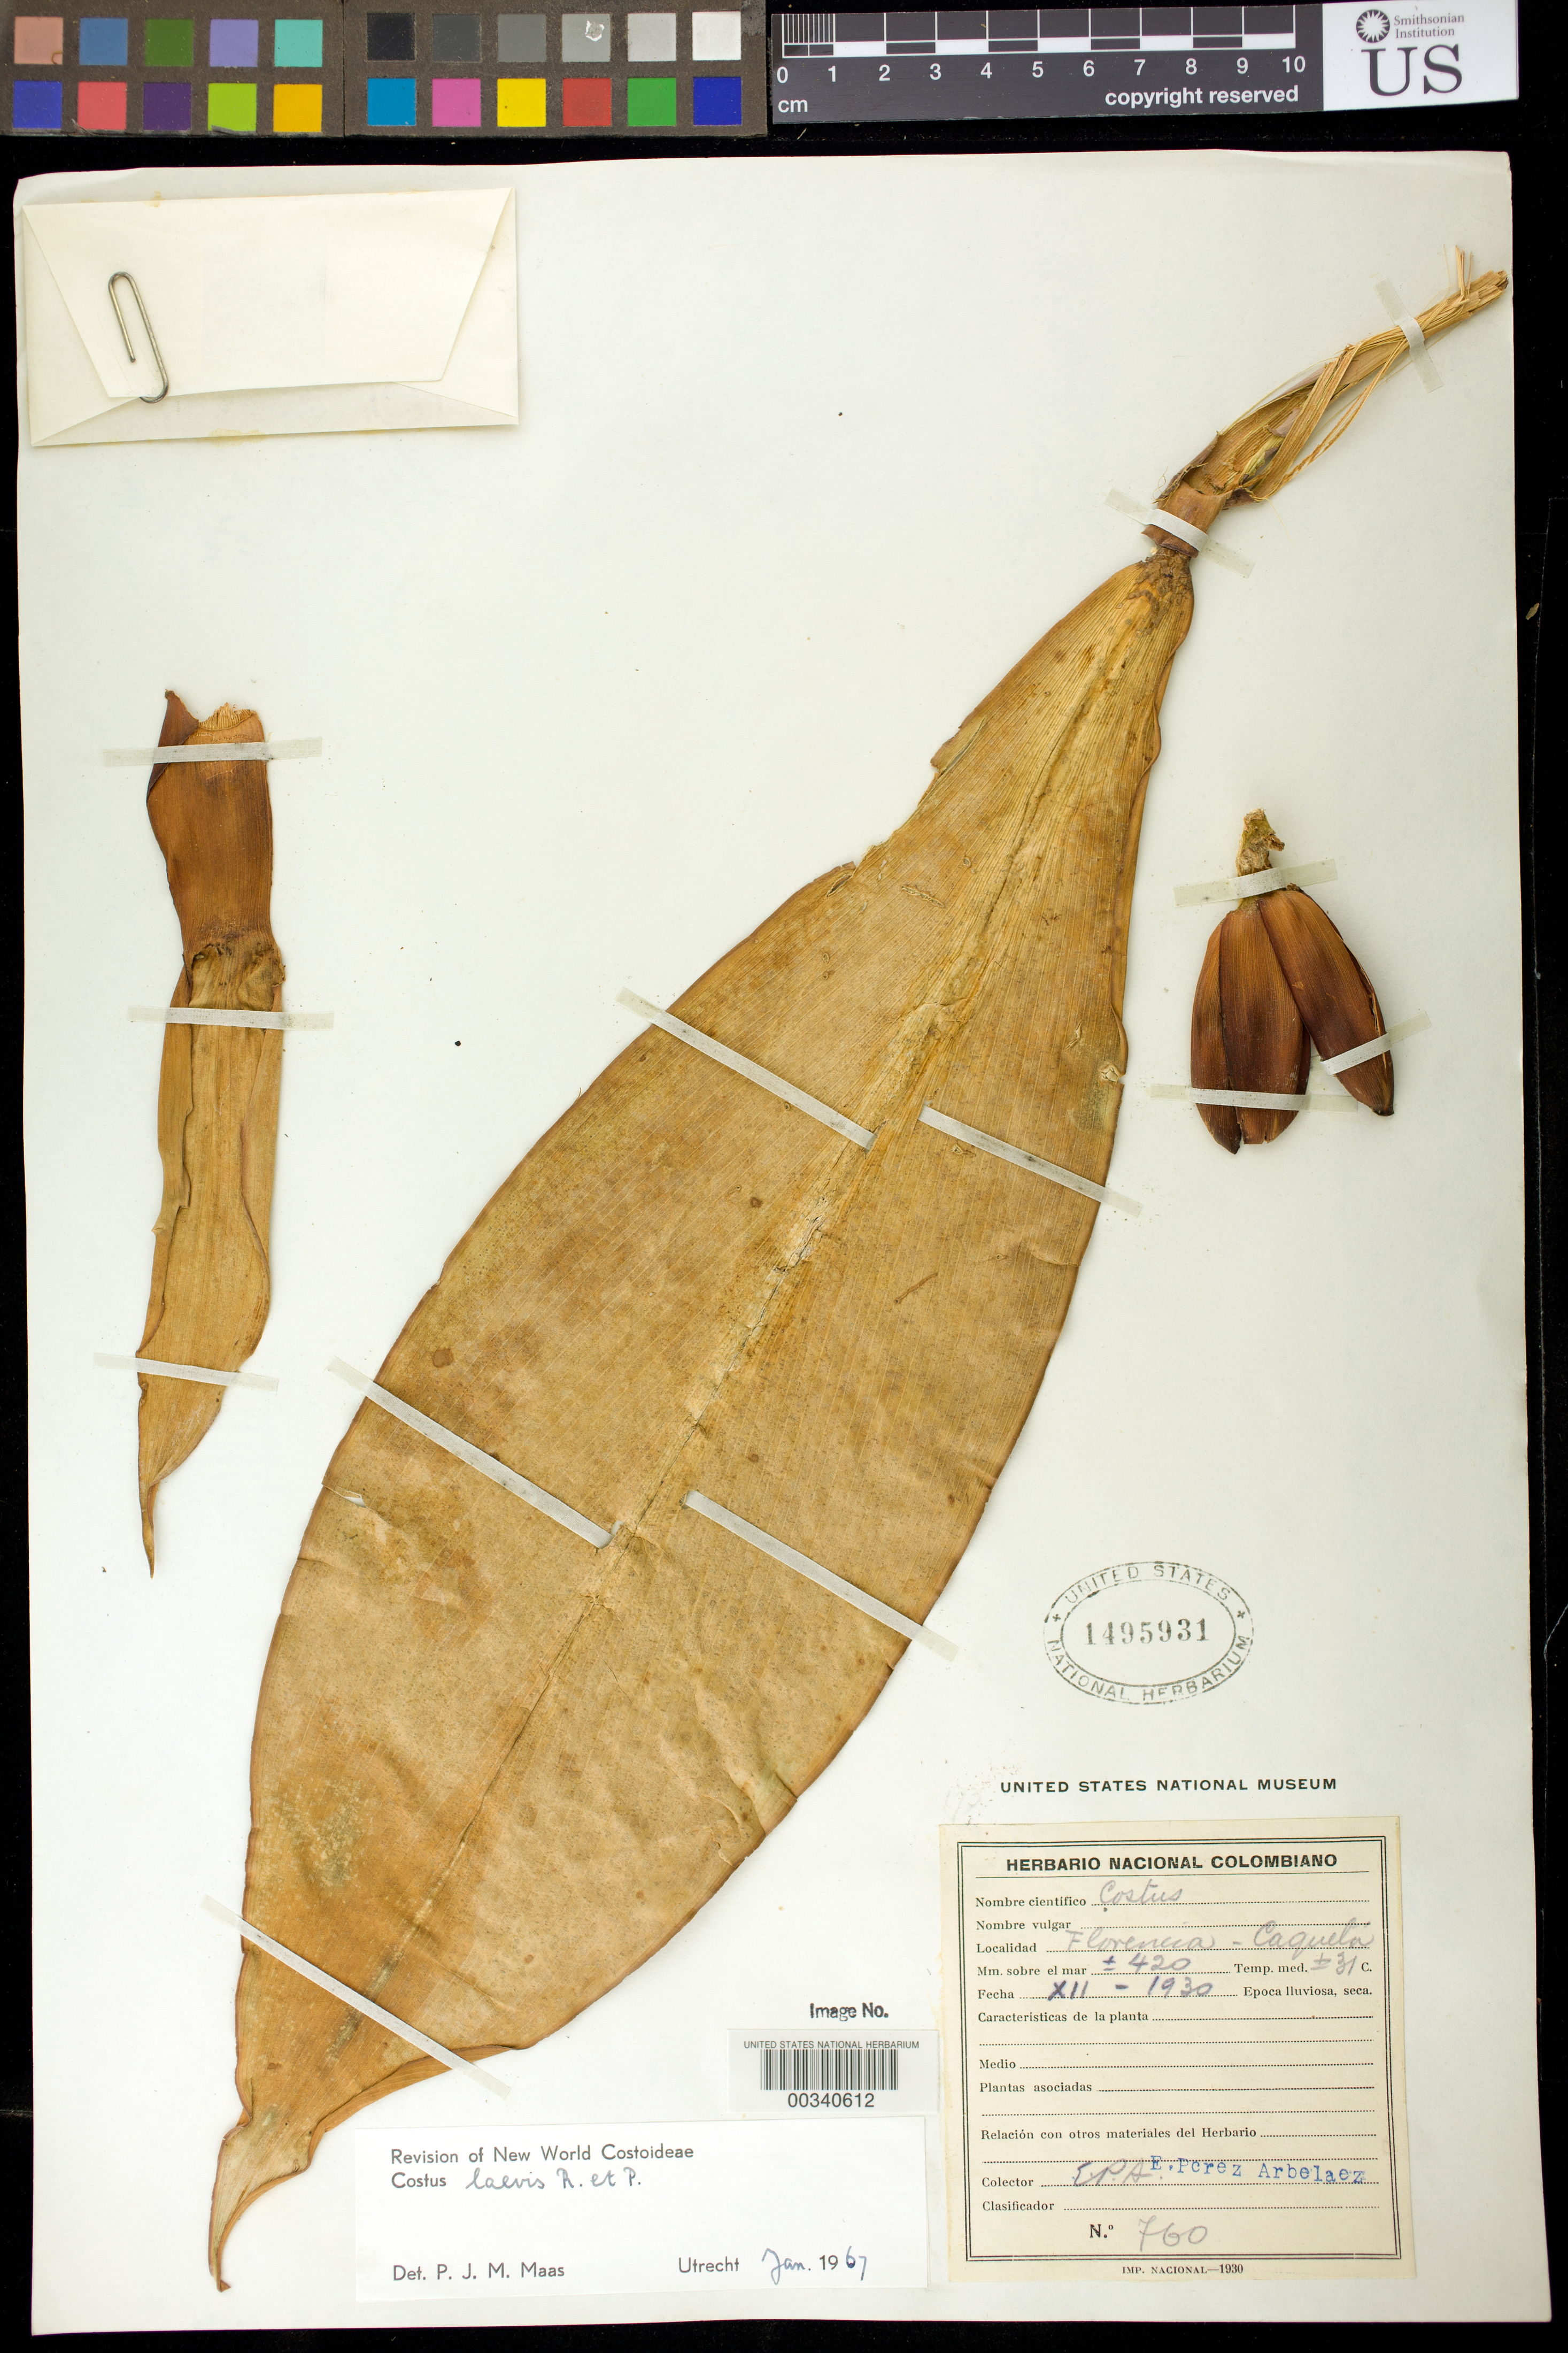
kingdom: Plantae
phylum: Tracheophyta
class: Liliopsida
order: Zingiberales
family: Costaceae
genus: Costus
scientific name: Costus laevis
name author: Ruiz & Pav.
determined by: Maas, Paul J. M.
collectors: E. Pérez Arbeláez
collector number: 760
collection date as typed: Dec 1930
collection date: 1930-12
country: Colombia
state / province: Caquetá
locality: Florencia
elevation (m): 420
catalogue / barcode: US 1495931